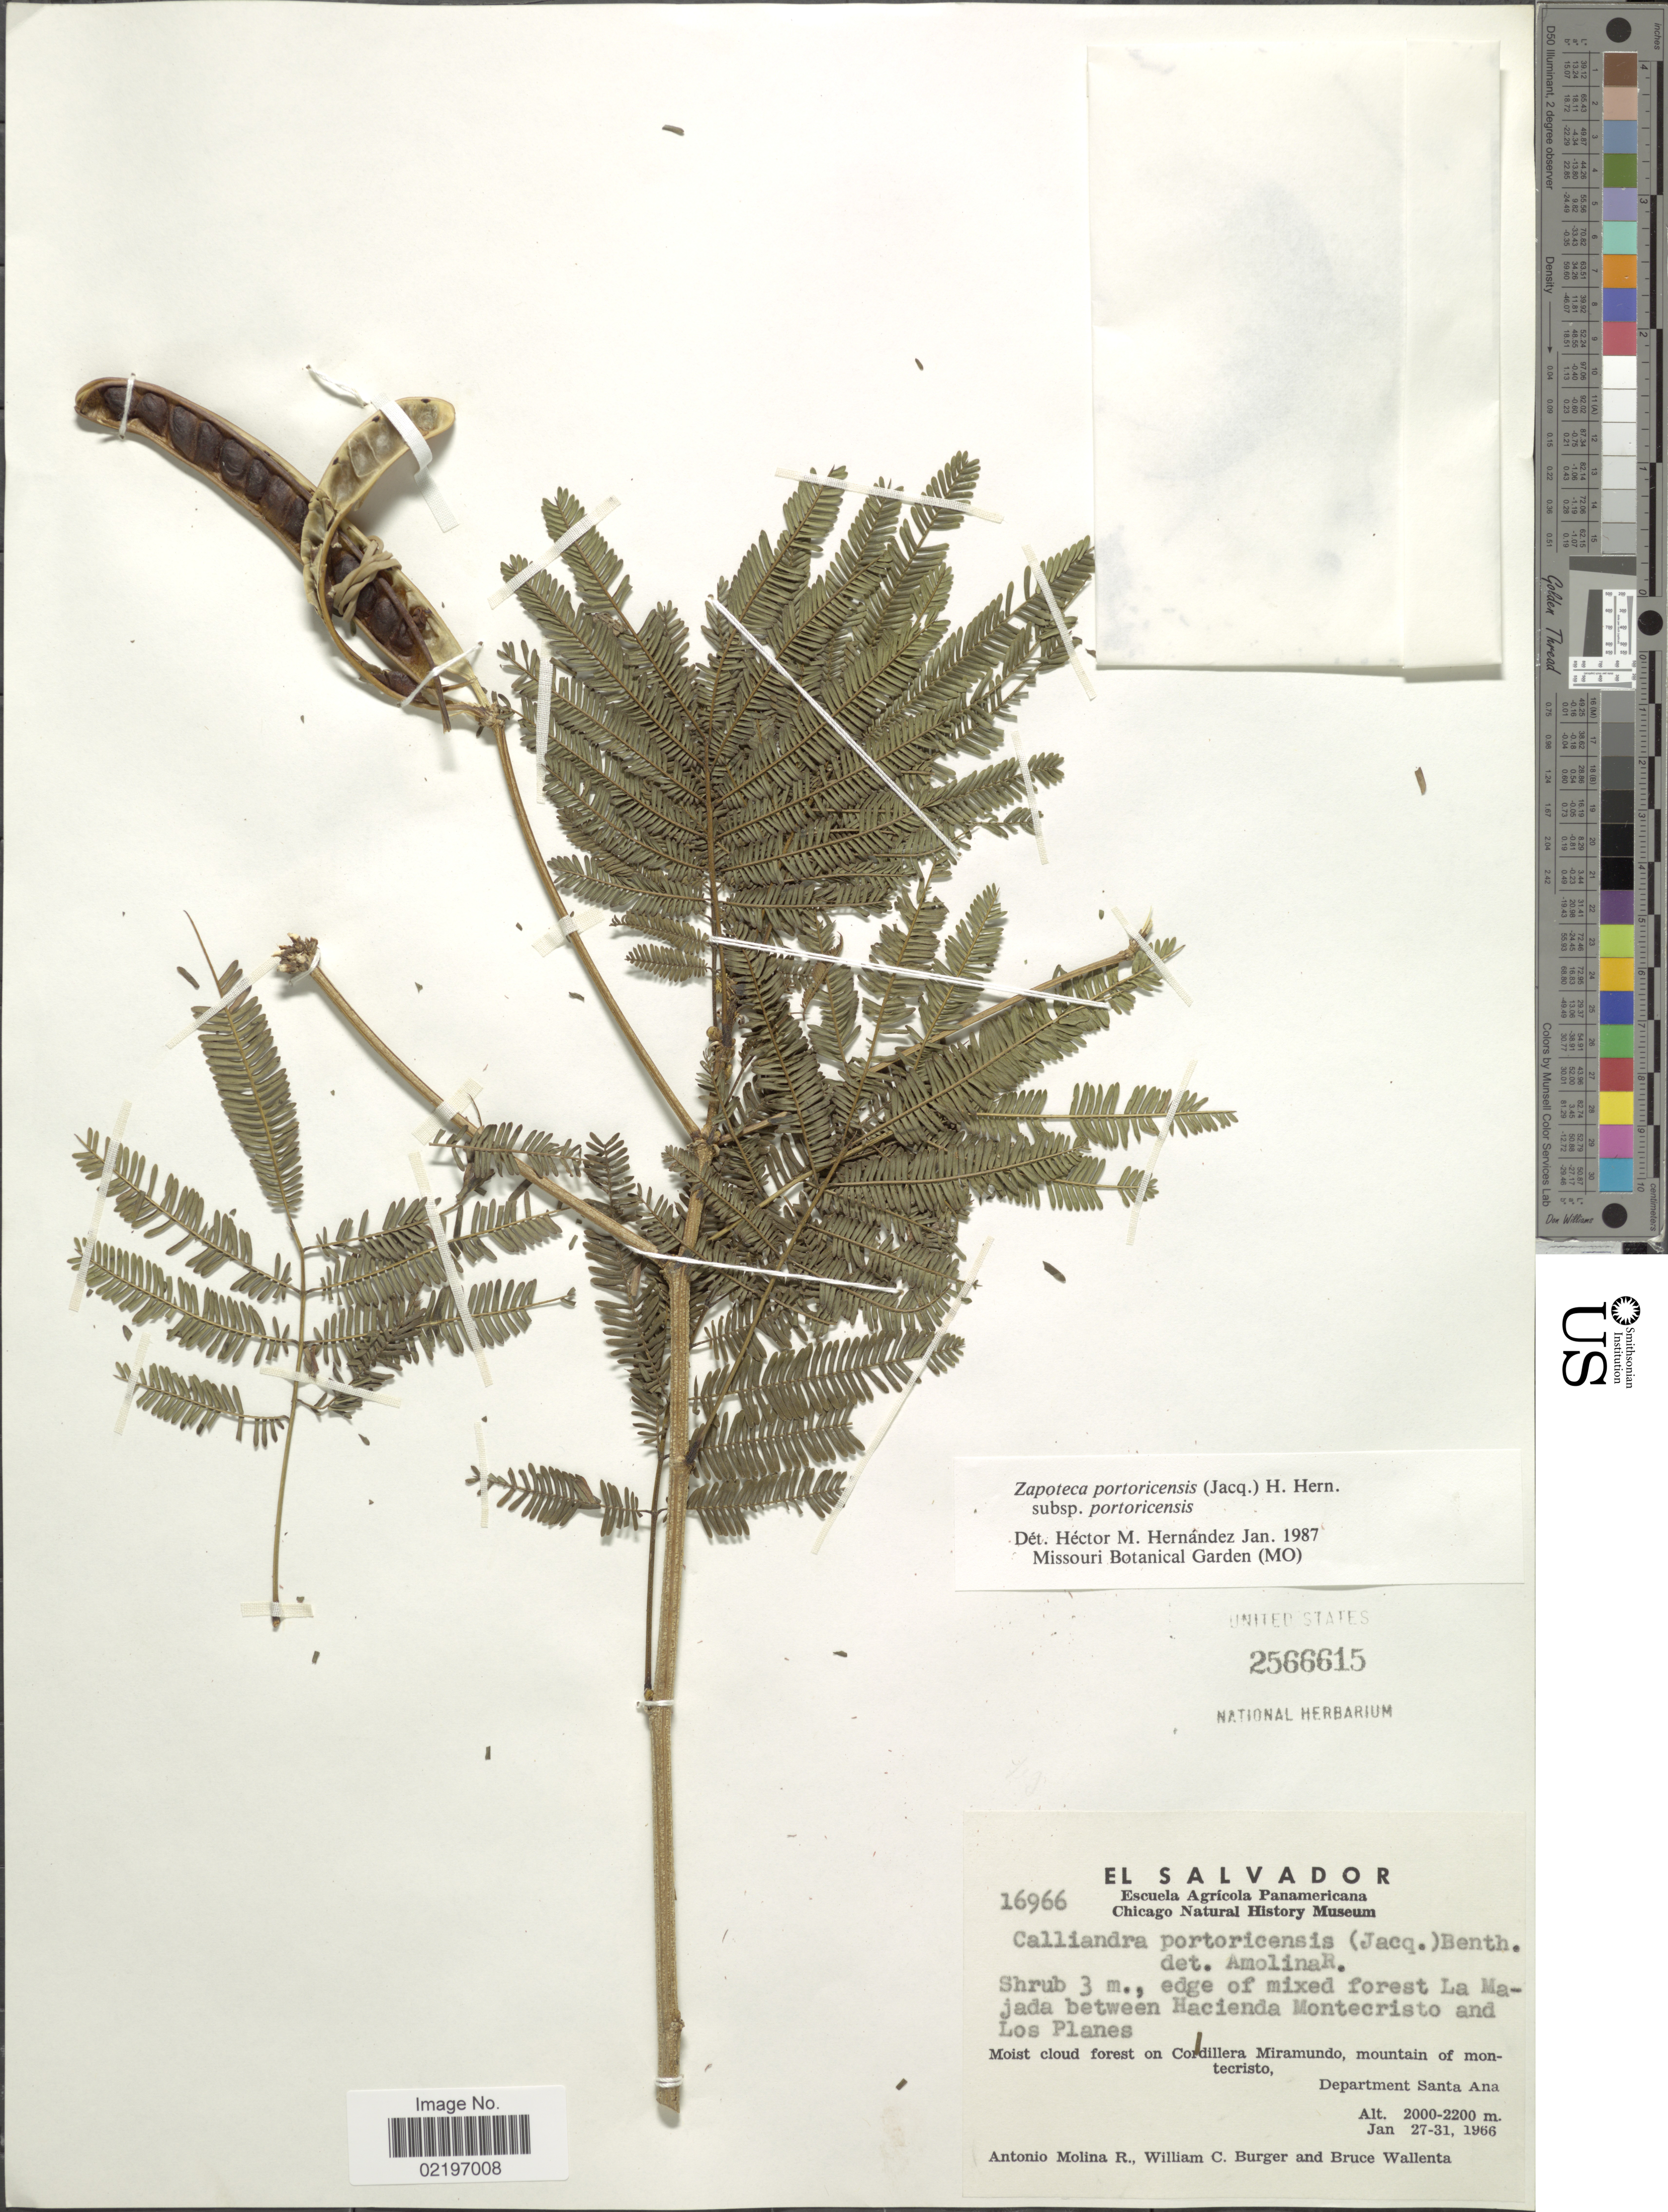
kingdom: Plantae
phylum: Tracheophyta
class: Magnoliopsida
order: Fabales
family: Fabaceae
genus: Zapoteca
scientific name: Zapoteca portoricensis subsp. portoricensis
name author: (Jacq.) H.M. Hern.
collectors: A. Molina R., W. Burger & B. Wallenta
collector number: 16966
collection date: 1966-01-27/1966-01-31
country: El Salvador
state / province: Santa Ana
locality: La Majada between Hacienda Montecristo and Los Planes, On Cordillera Miramundo, mountain of montecristo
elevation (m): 2000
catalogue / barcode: US 2566615